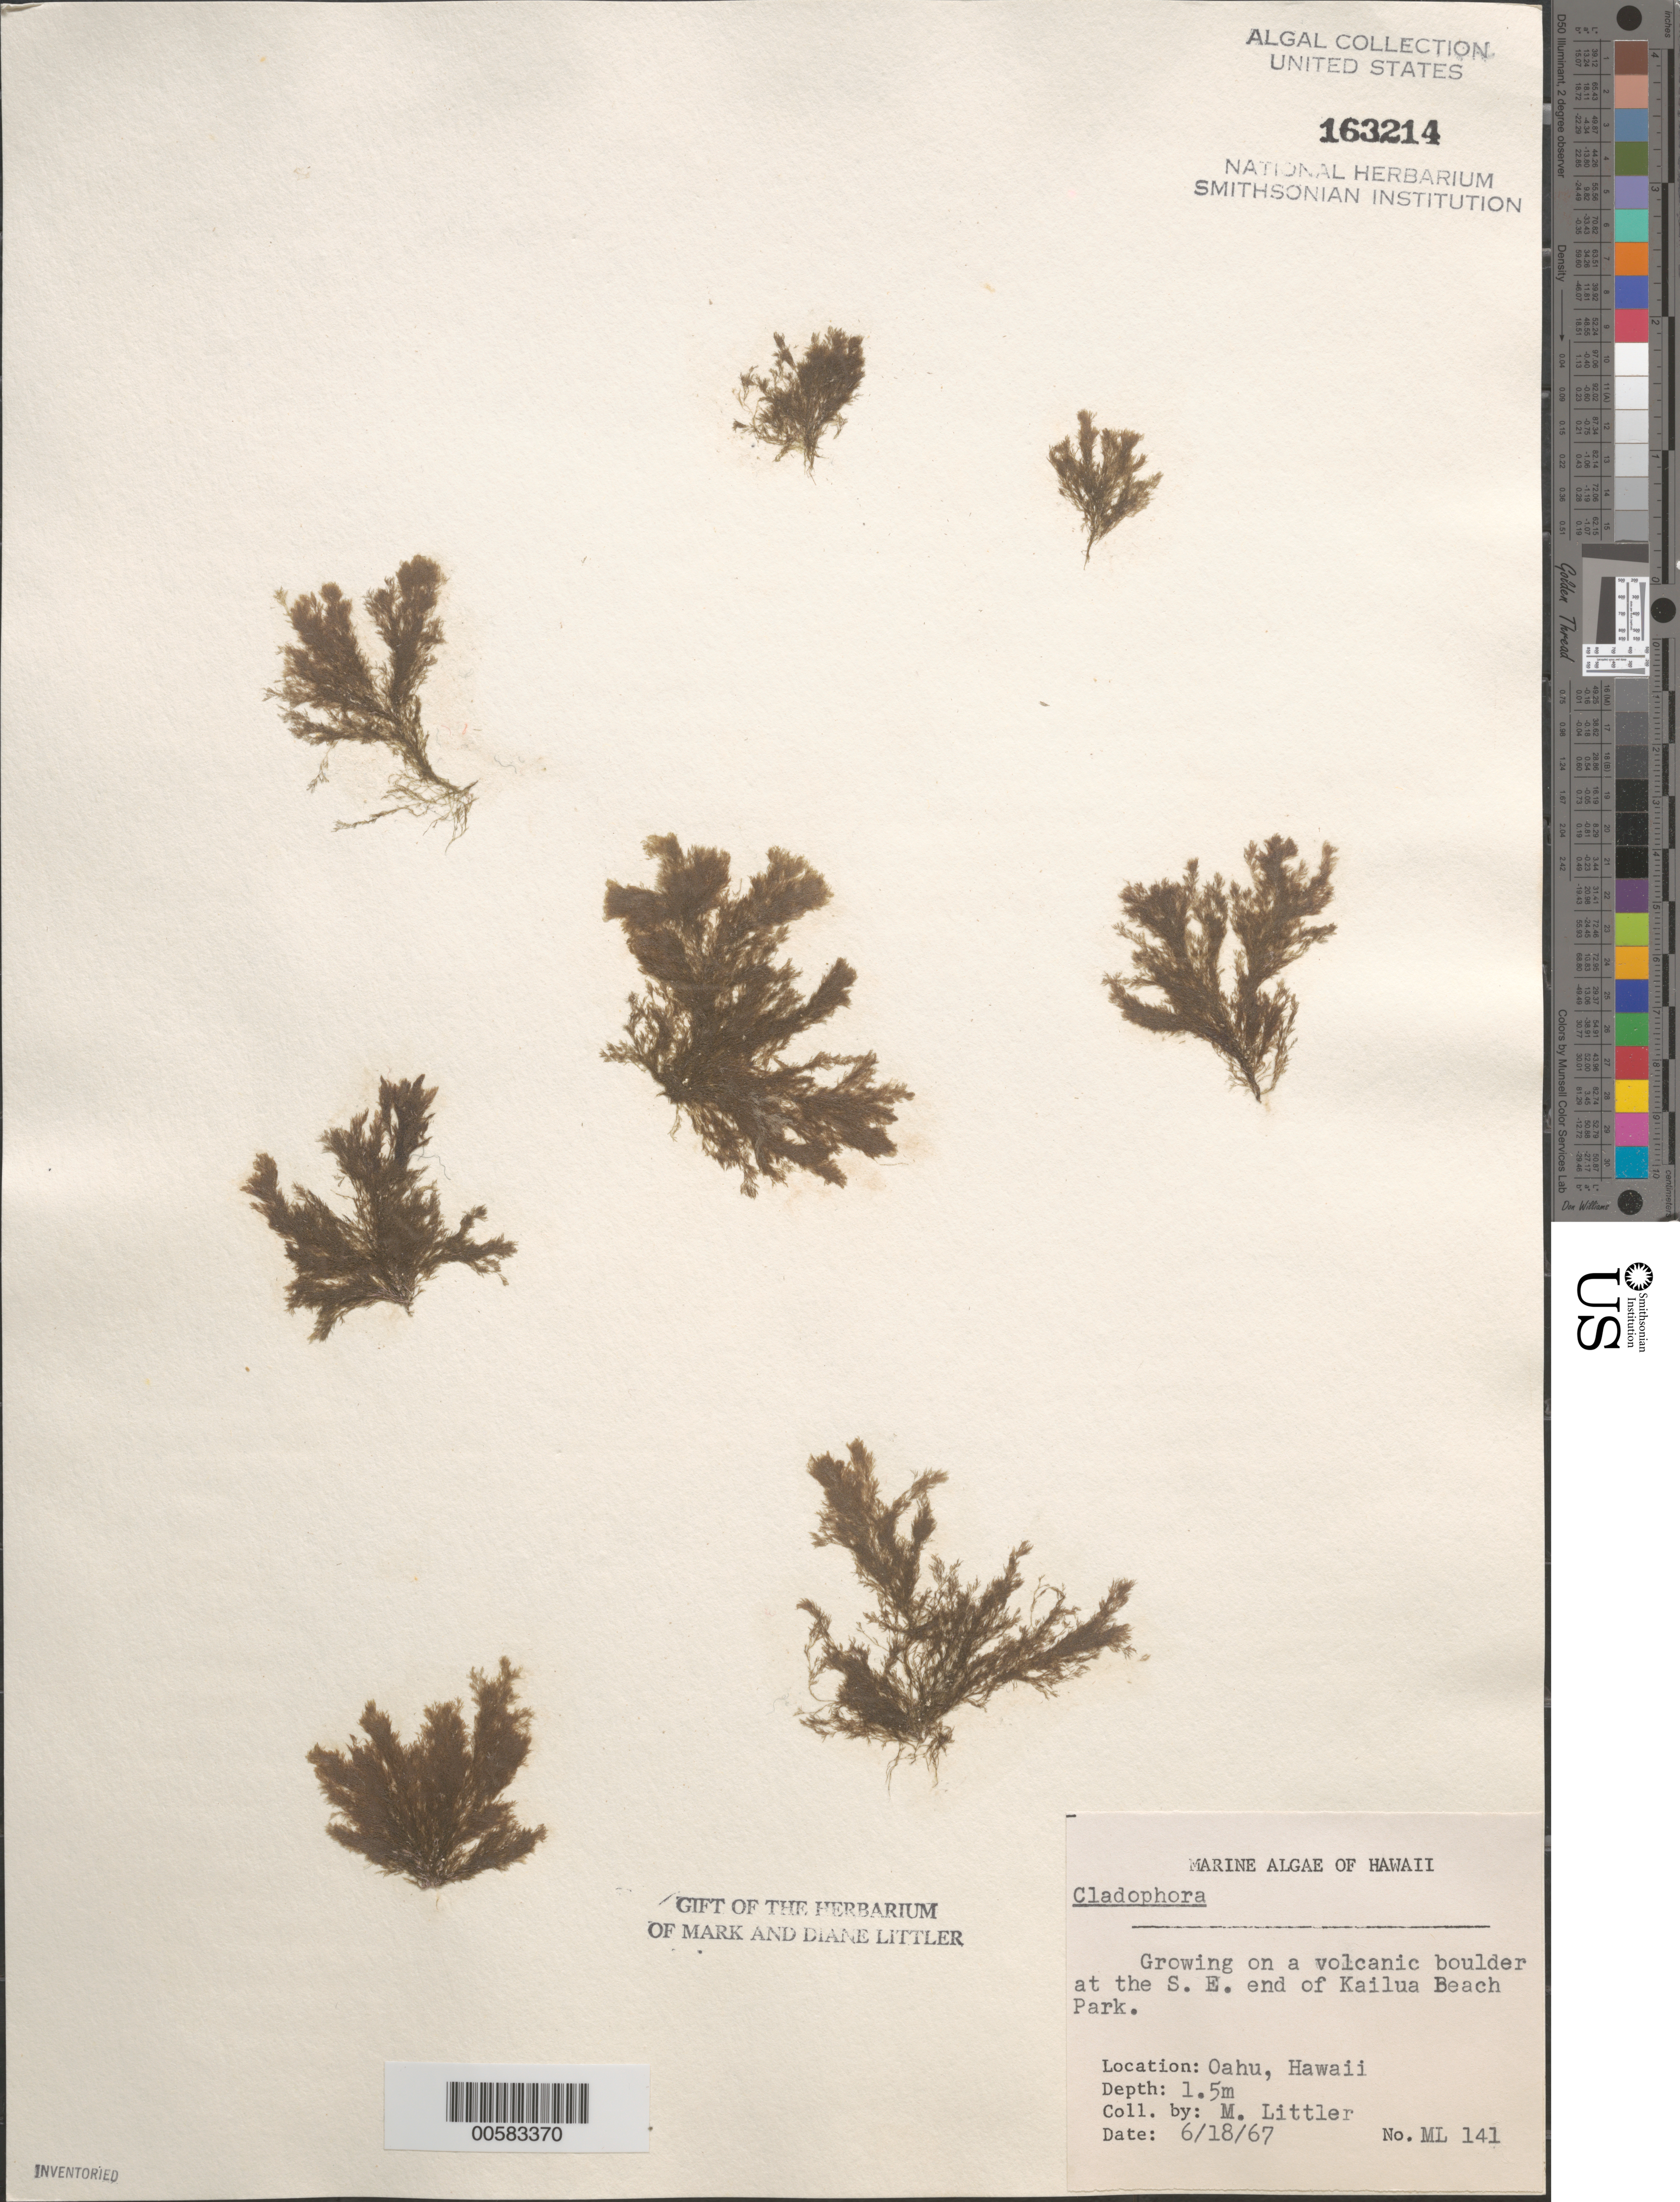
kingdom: Plantae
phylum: Chlorophyta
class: Ulvophyceae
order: Cladophorales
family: Cladophoraceae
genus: Cladophora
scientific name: Cladophora sp.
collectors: M. M. Littler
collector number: ML 141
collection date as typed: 18 Jun 1967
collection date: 1967-06-18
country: United States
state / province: Hawaii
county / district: Honolulu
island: Oahu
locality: Kailua Beach Park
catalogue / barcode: US 163214